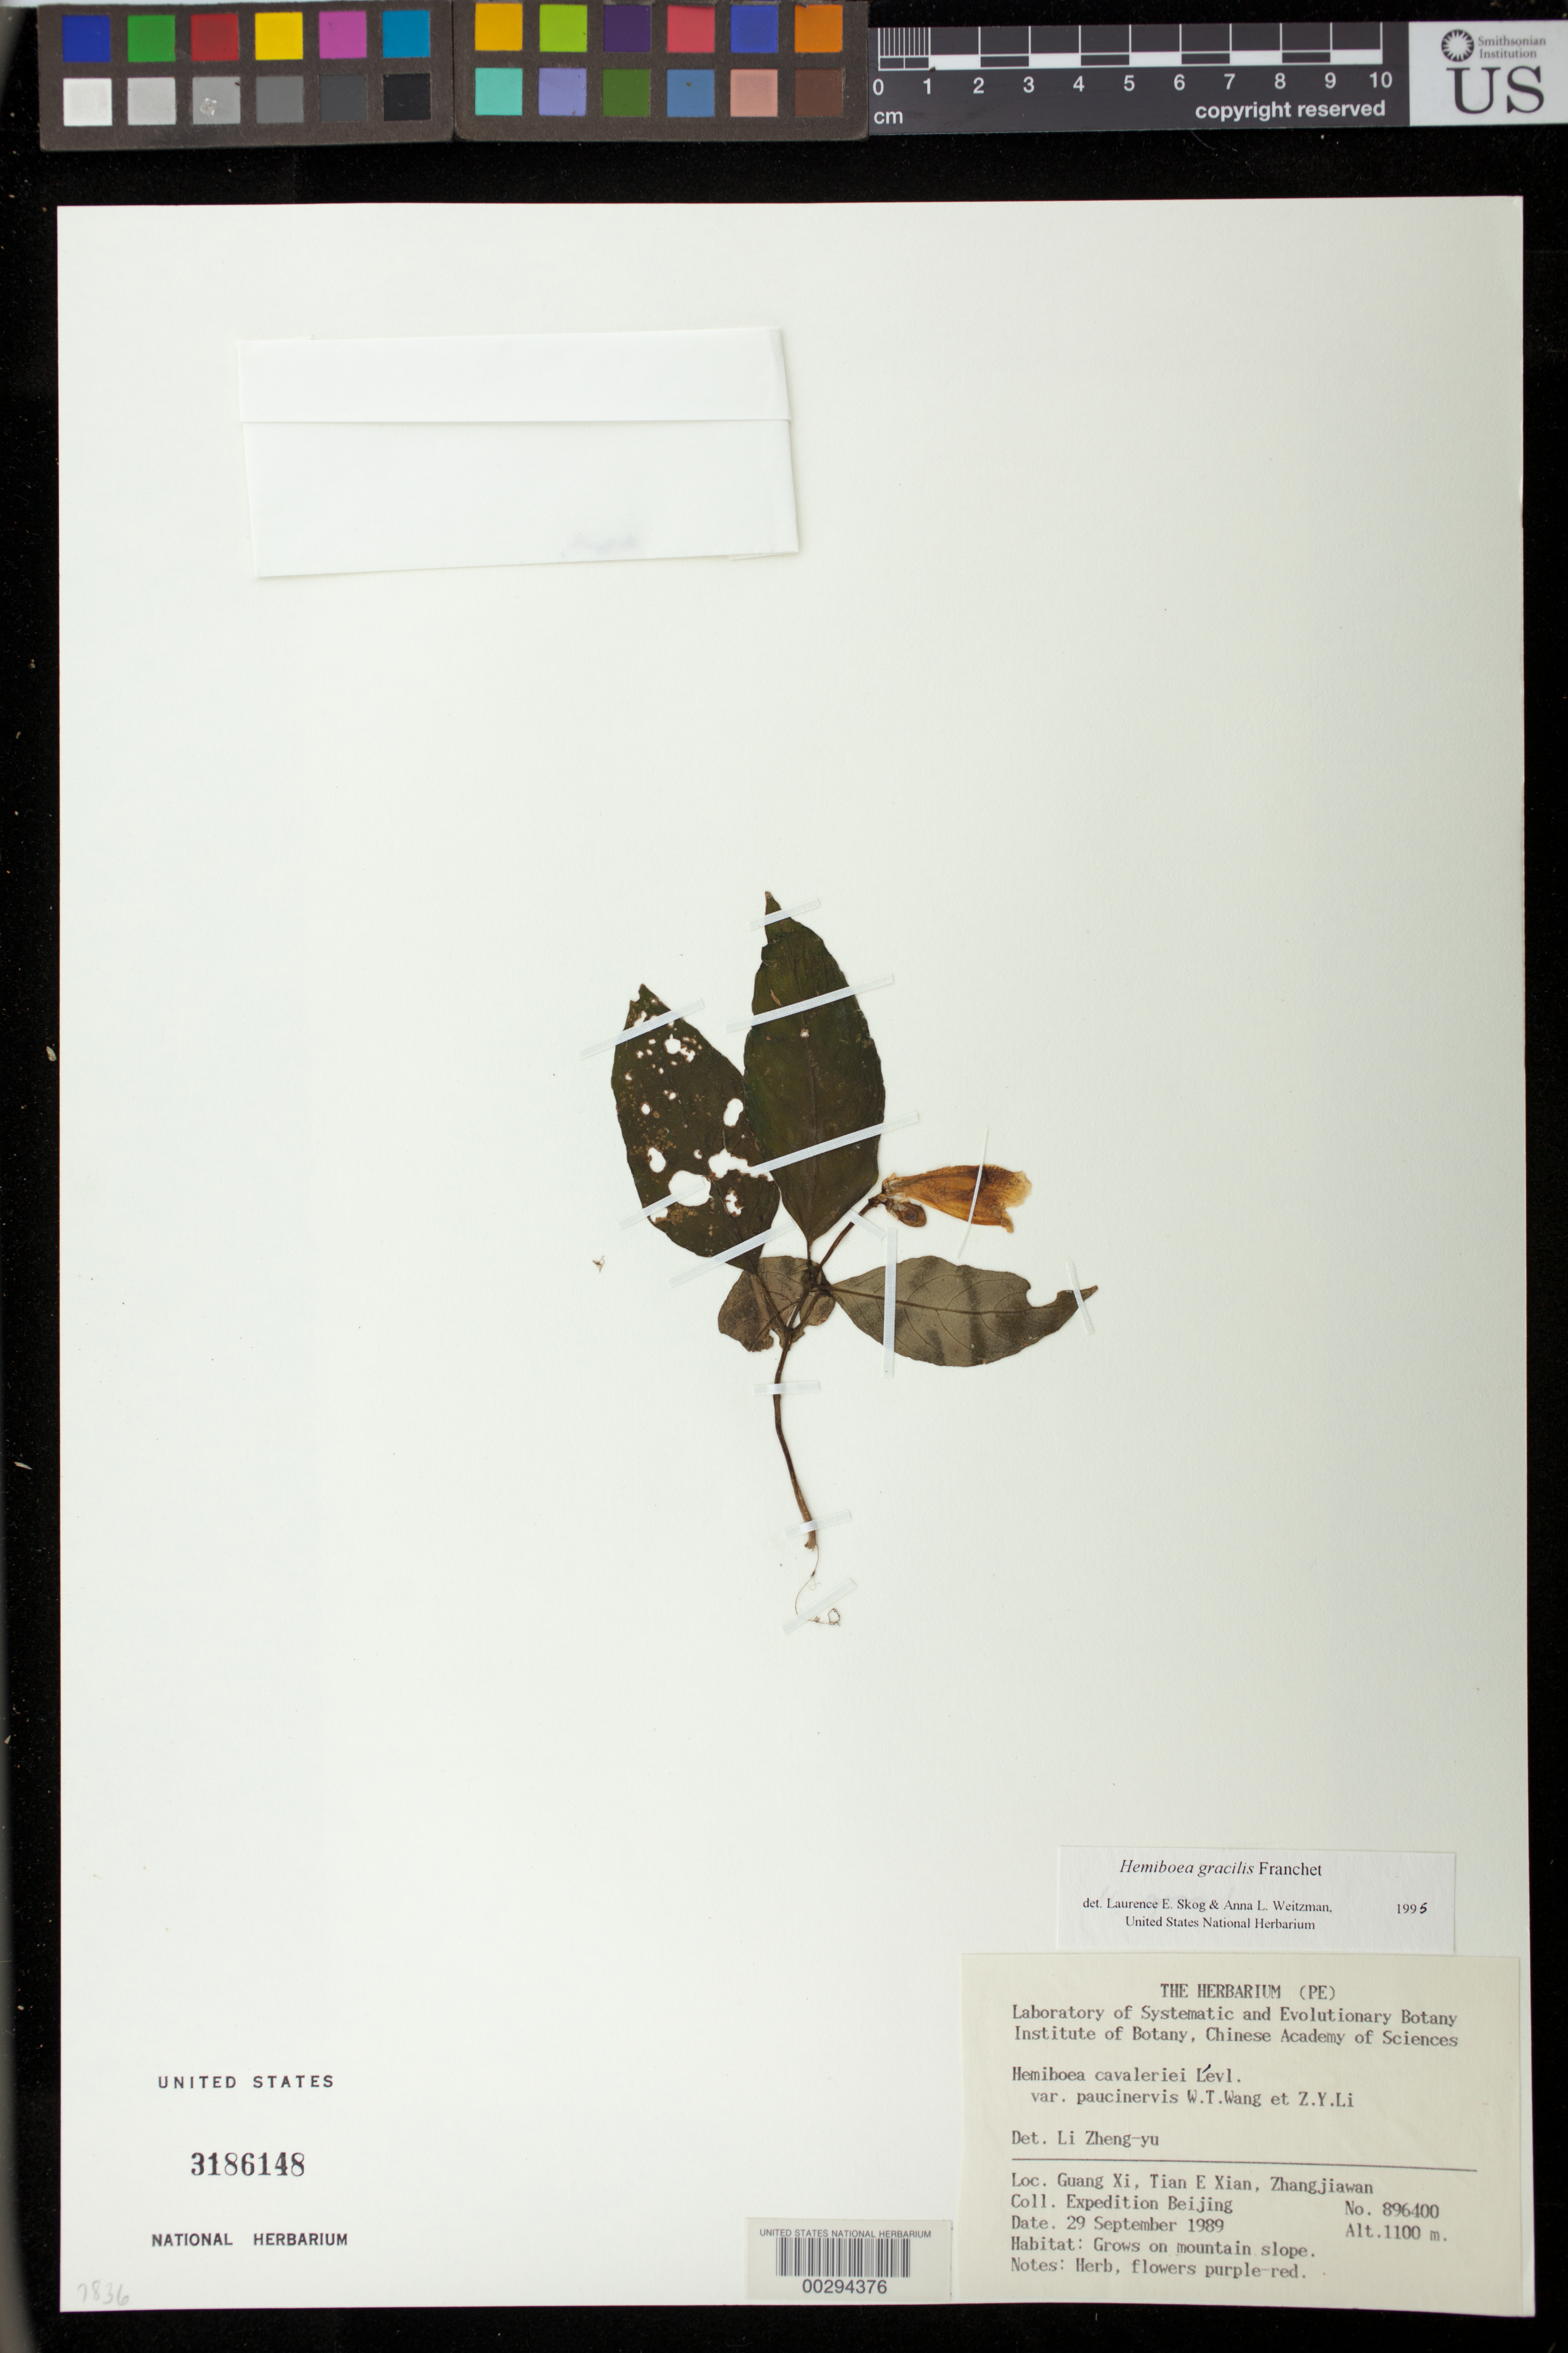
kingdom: Plantae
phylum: Tracheophyta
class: Magnoliopsida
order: Lamiales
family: Gesneriaceae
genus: Hemiboea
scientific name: Hemiboea gracilis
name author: Franch.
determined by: Zhen-yu, L.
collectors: Expedition Beijing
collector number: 896400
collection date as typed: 29 Sep 1989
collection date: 1989-09-29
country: China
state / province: Guangxi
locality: Guang xi, tian e xian, zhangjiawan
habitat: Grows on mountain slope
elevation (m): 1100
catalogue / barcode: US 3186148